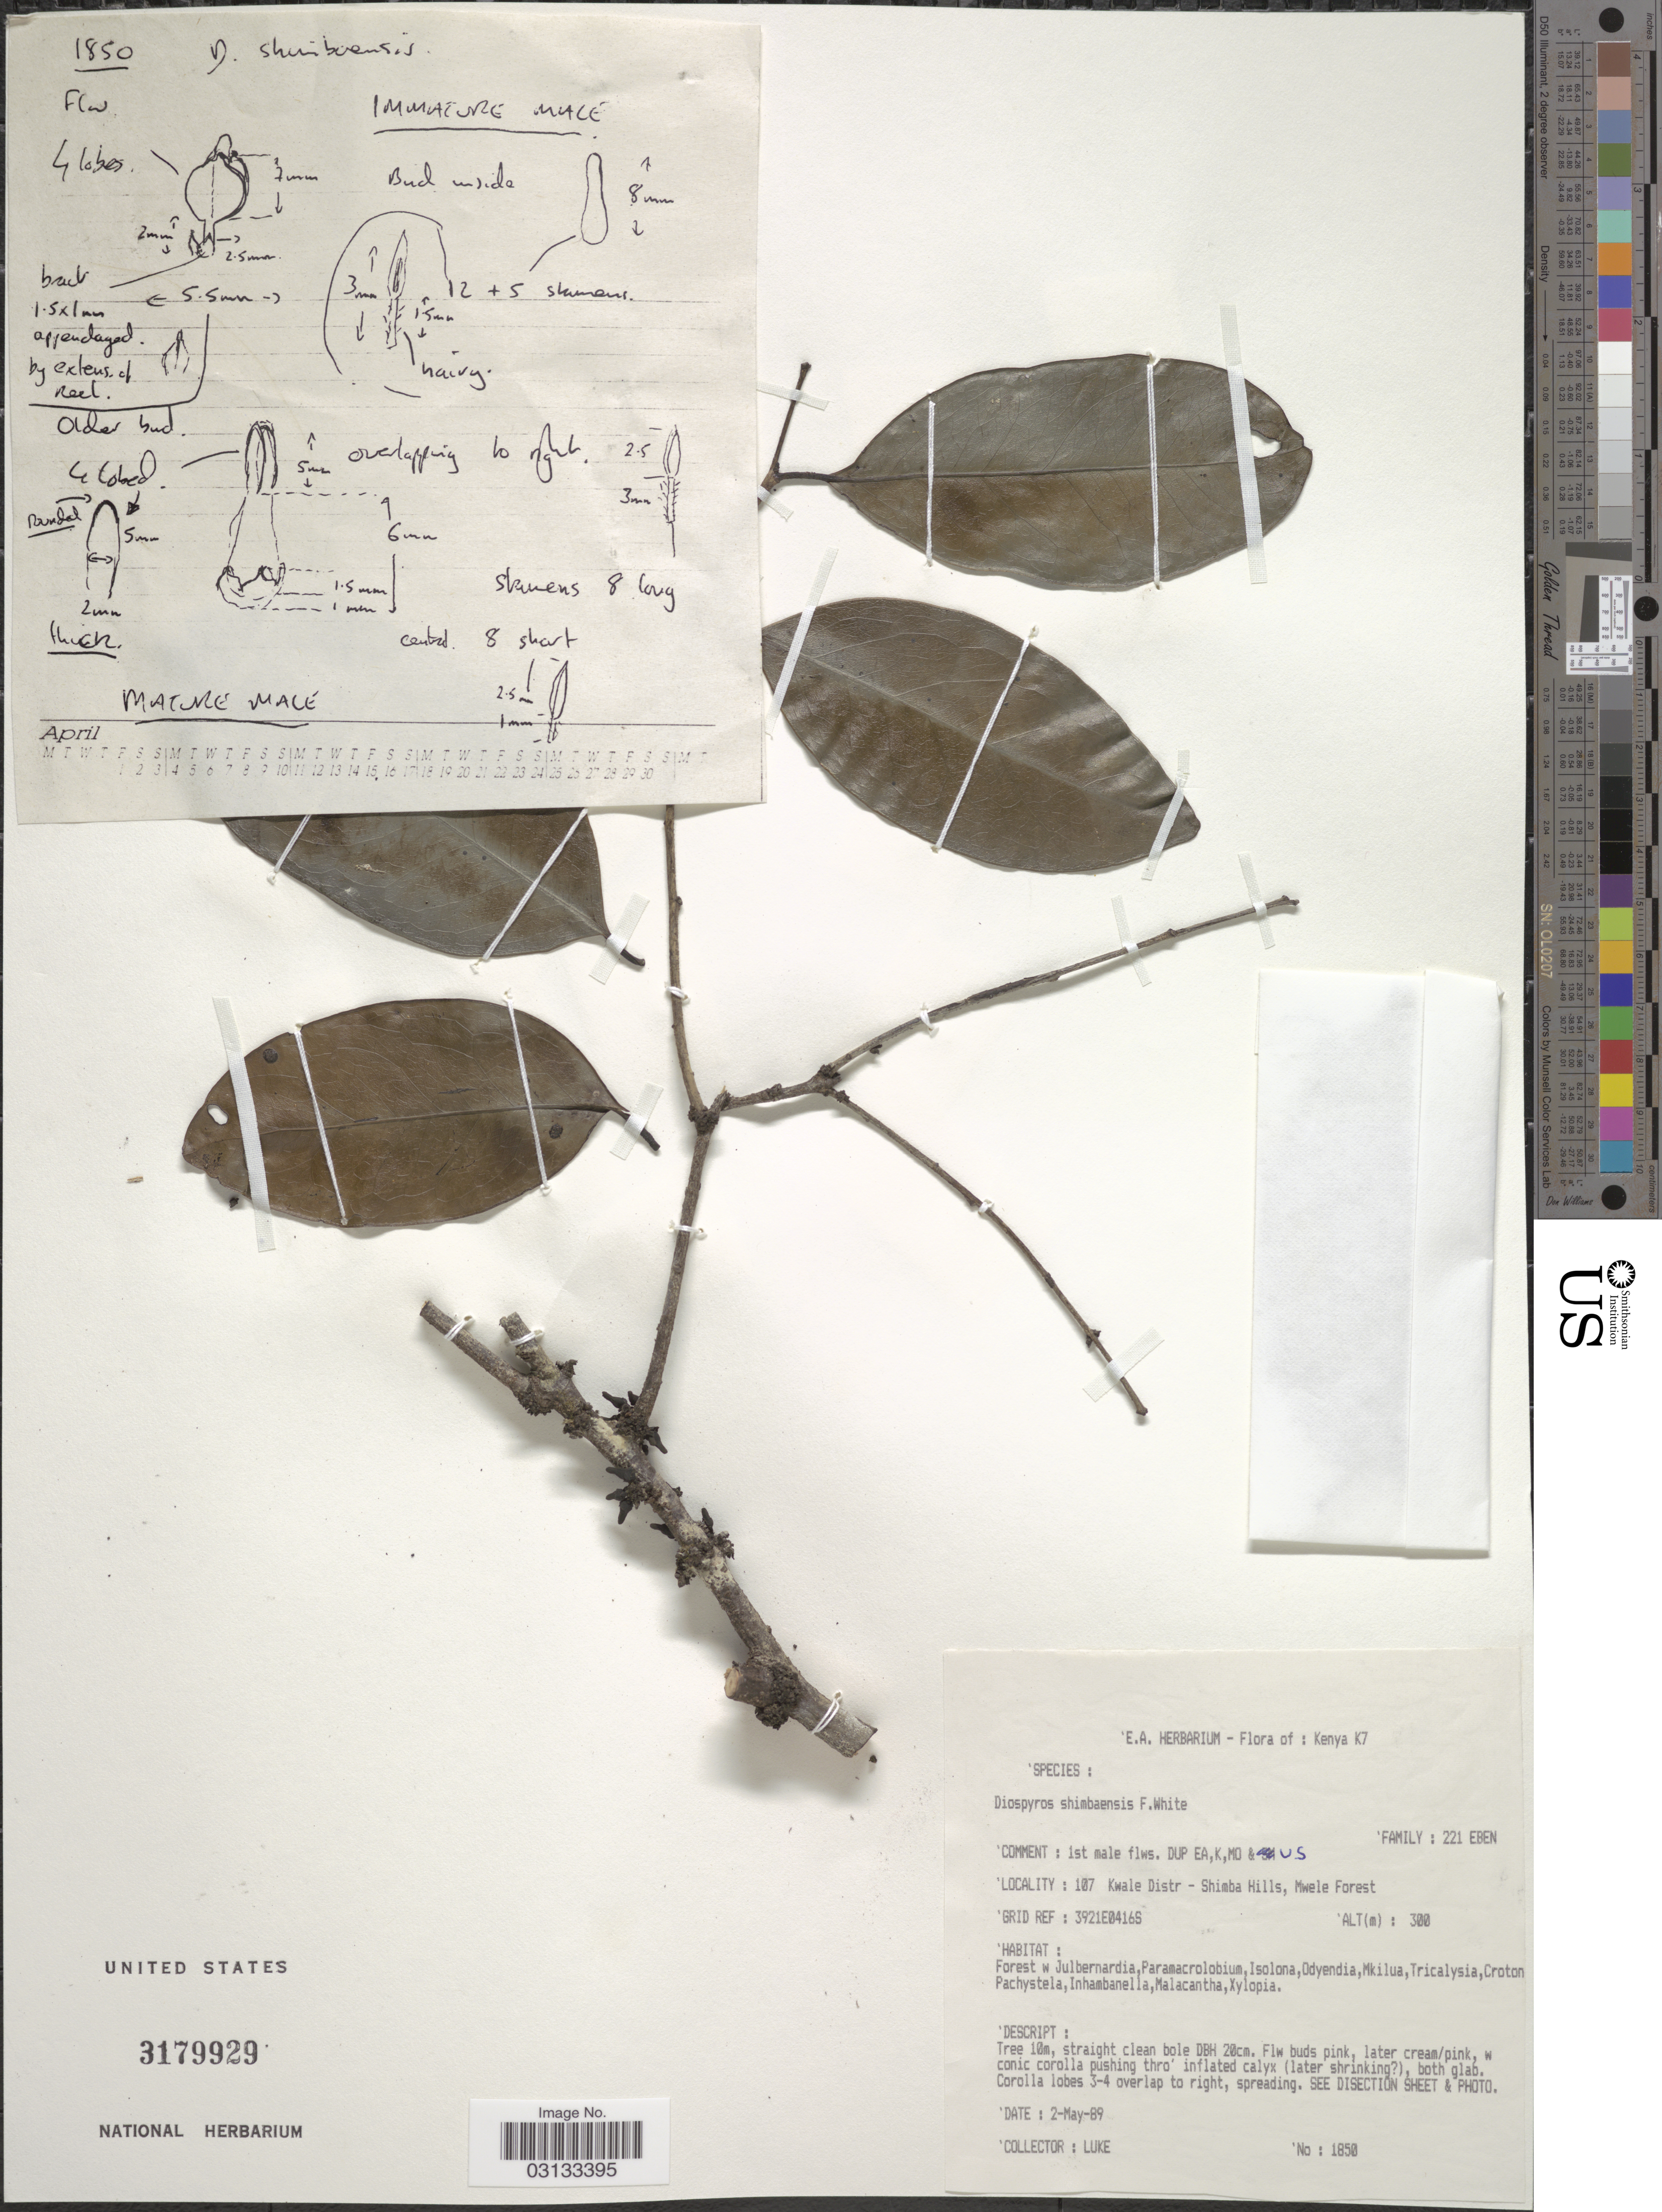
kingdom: Plantae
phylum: Tracheophyta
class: Magnoliopsida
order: Ericales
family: Ebenaceae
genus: Diospyros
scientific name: Diospyros shimbaensis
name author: F. White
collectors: -. Luke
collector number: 1850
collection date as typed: Transcribed d/m/y: 2/5/89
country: Kenya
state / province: Kwale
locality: K7, 107 Kwale Distr - Shimba Hills, Mwele Forest.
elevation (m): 300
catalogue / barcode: US 3179929